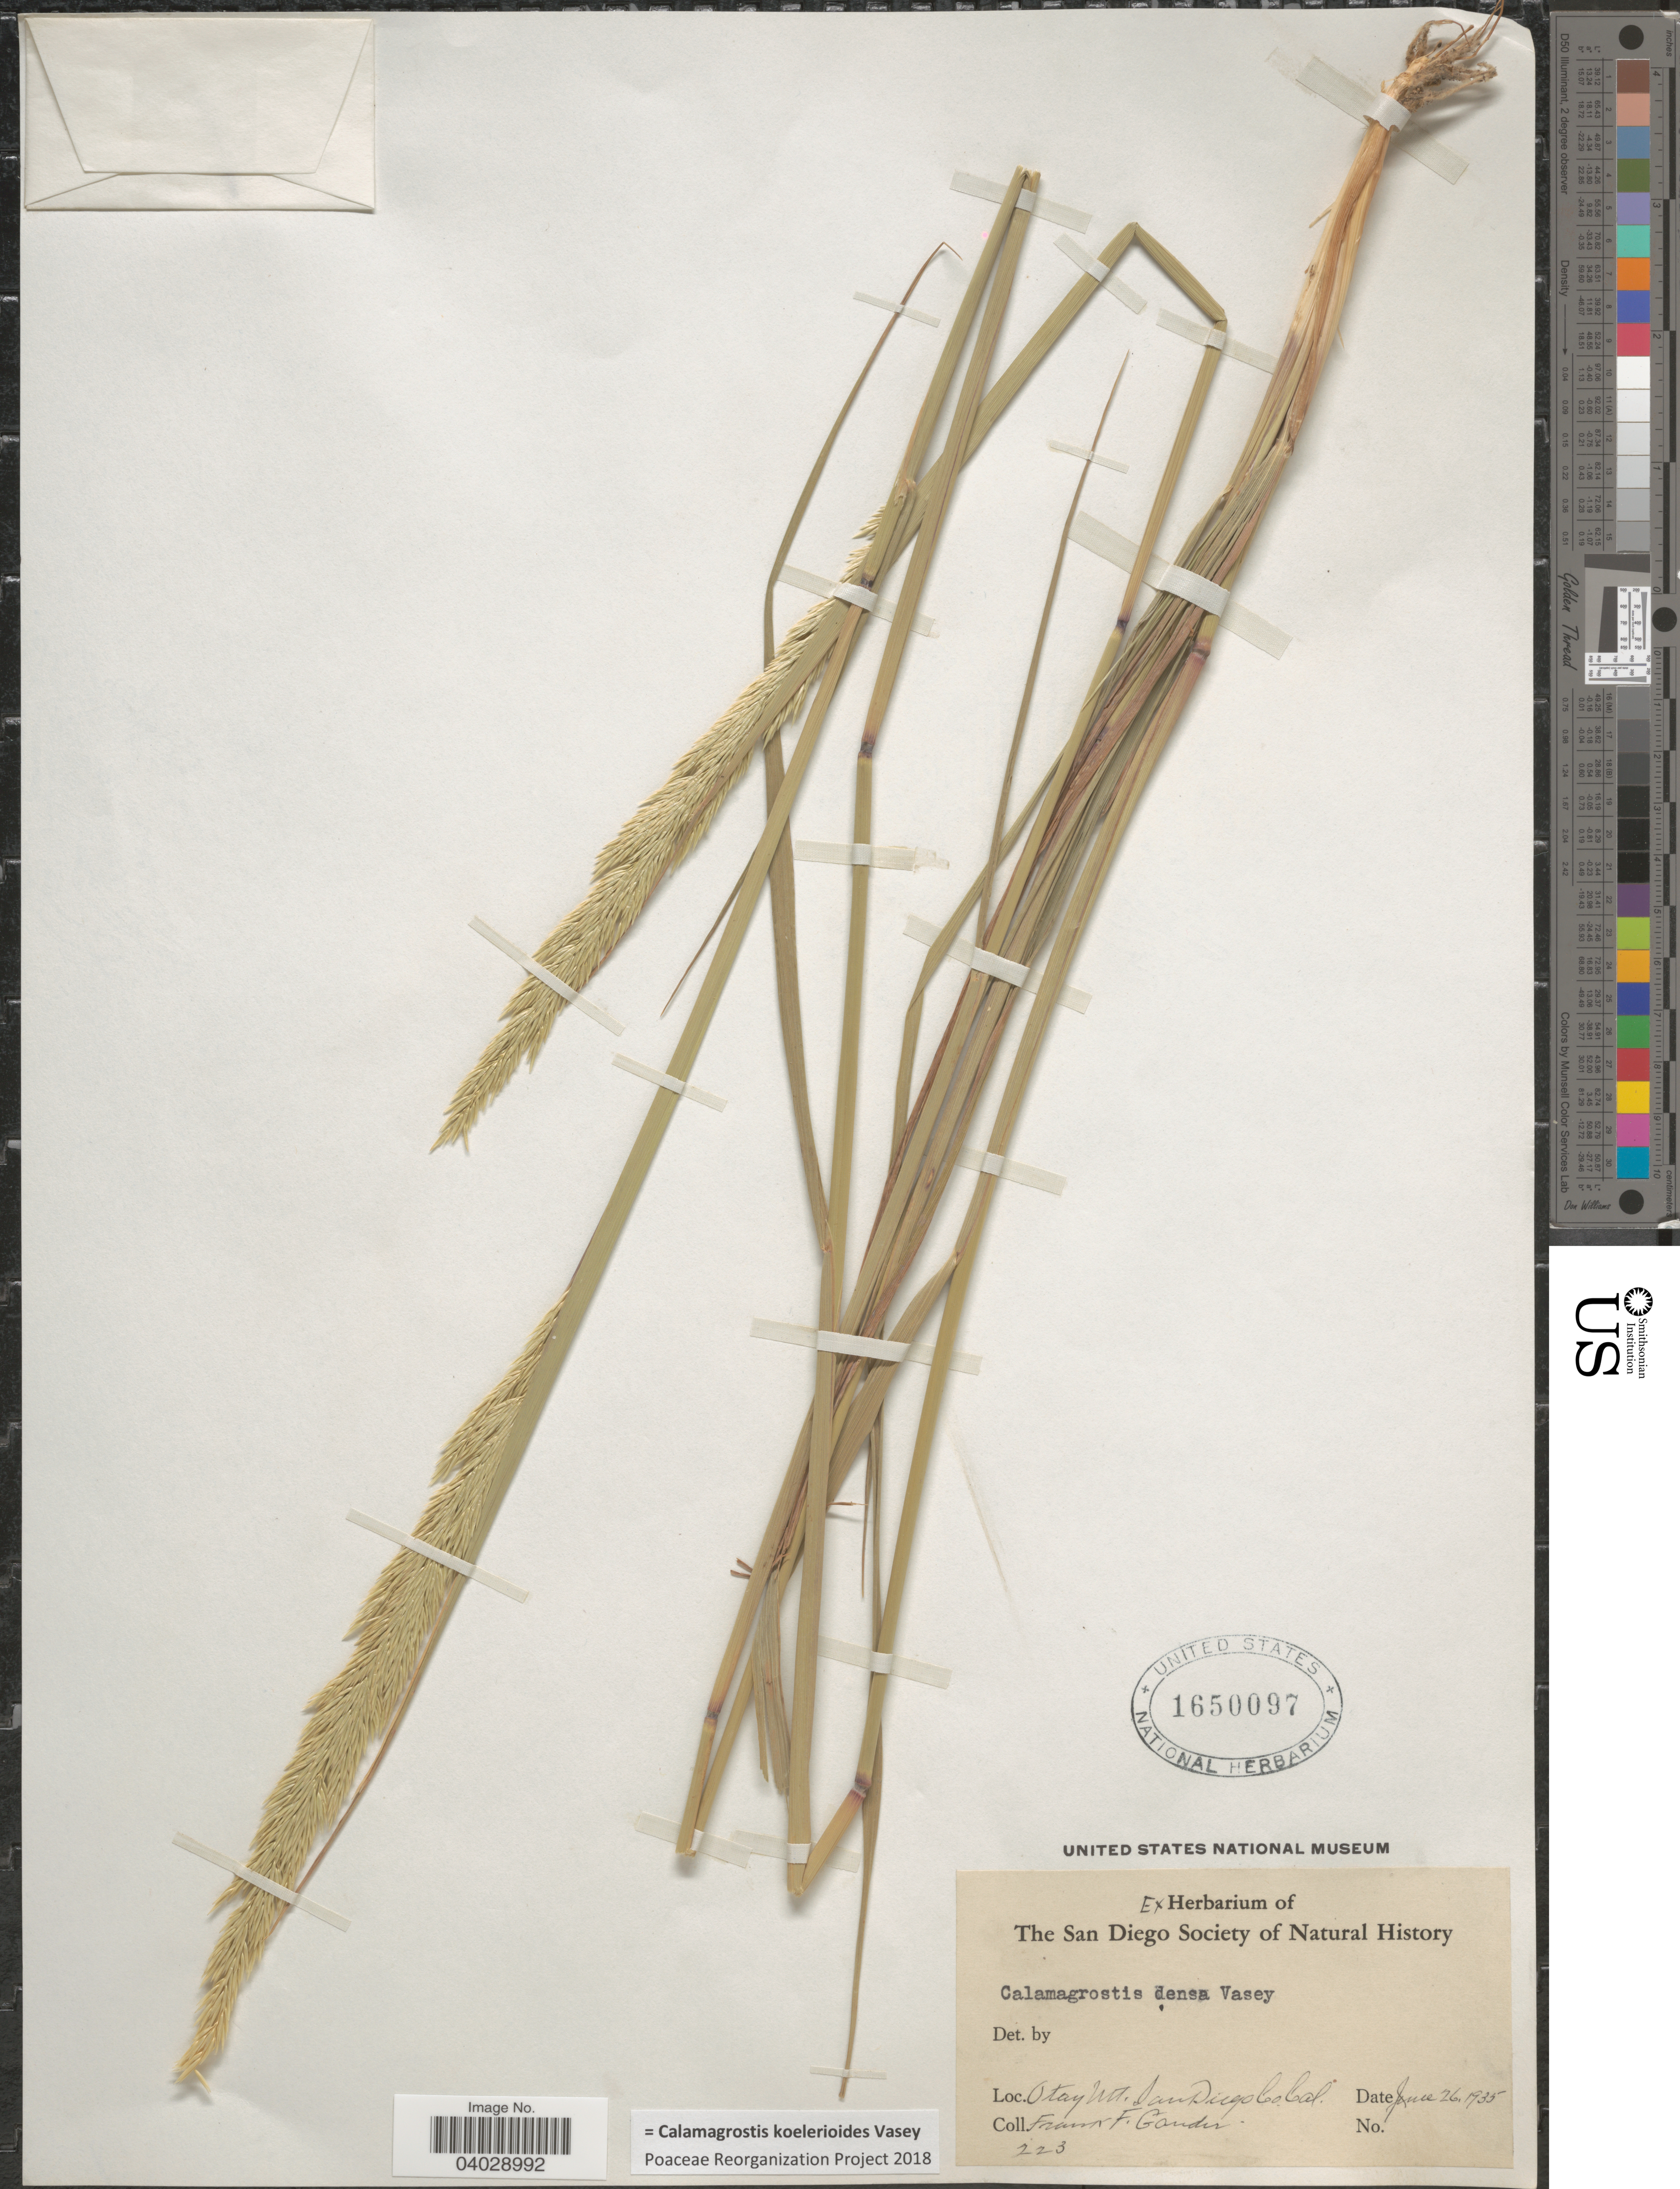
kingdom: Plantae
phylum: Tracheophyta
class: Liliopsida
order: Poales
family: Poaceae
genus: Calamagrostis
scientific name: Calamagrostis koelerioides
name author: Vasey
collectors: F. Gander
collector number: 223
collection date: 1935-06-26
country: United States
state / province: California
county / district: San Diego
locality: Otay Mt. San Diego Co.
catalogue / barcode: US 1650097